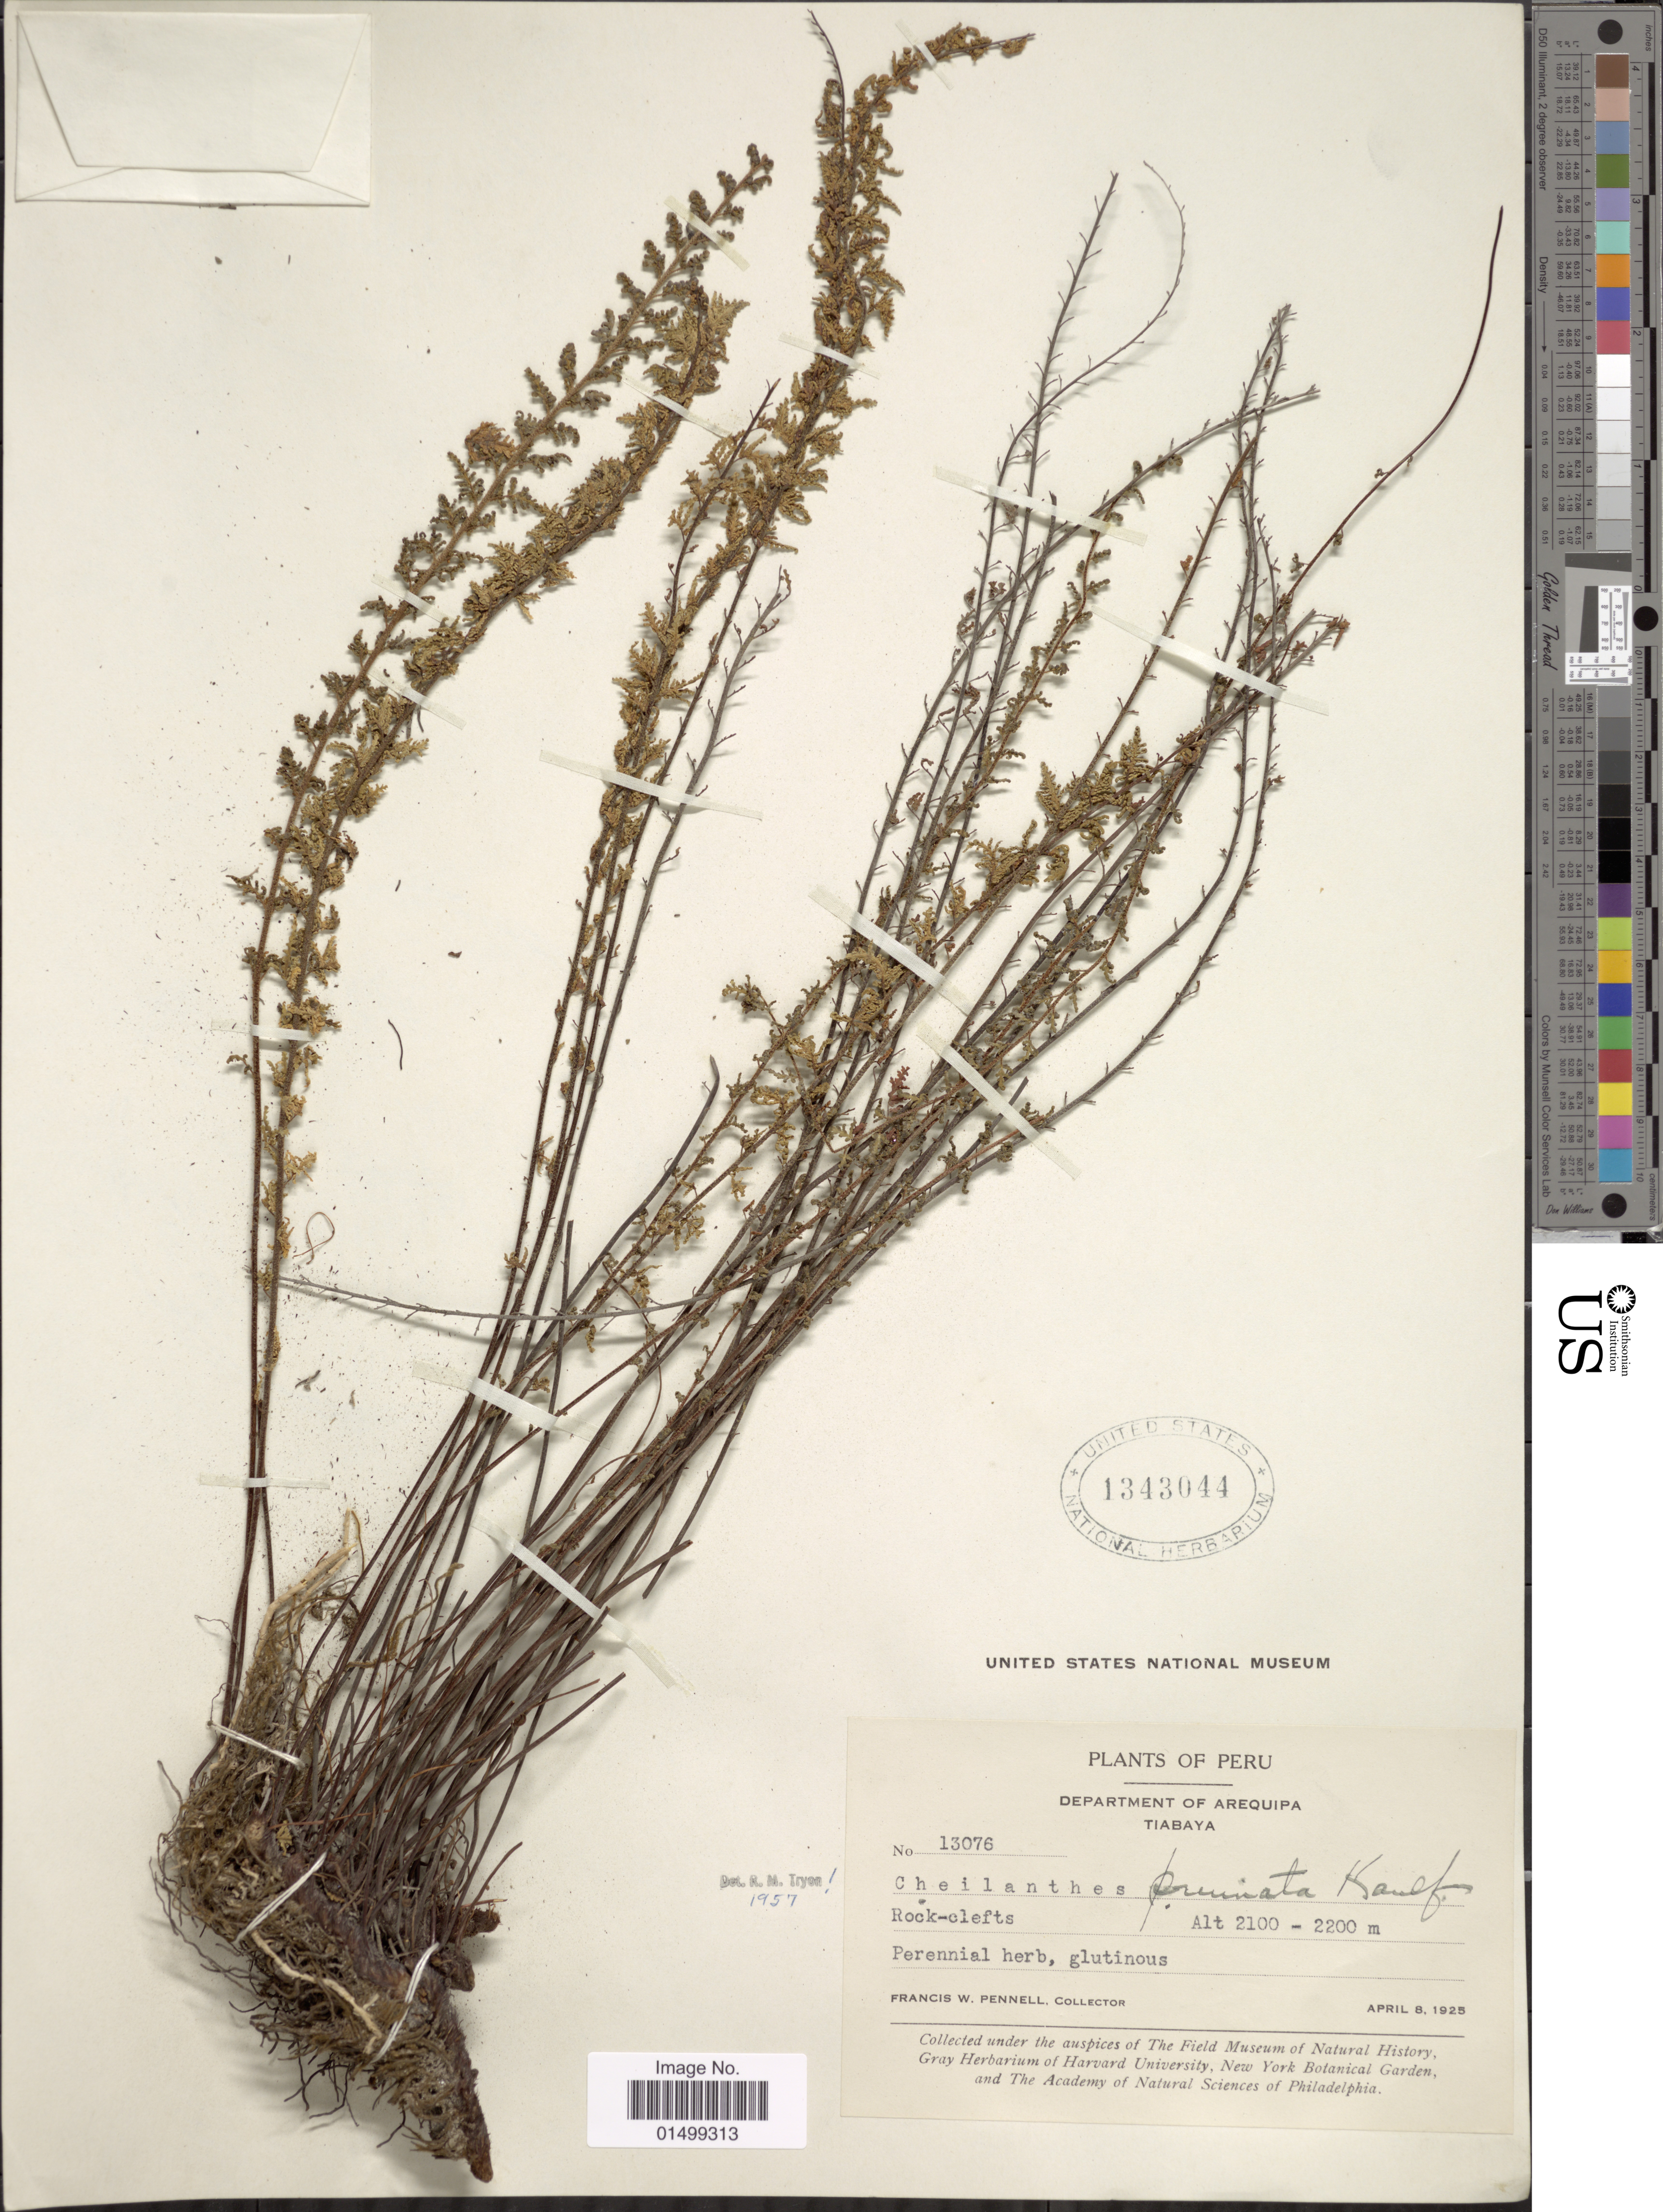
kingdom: Plantae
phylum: Tracheophyta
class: Polypodiopsida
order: Polypodiales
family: Pteridaceae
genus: Cheilanthes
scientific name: Cheilanthes pruinata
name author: Kaulf.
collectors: F. W. Pennell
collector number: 13076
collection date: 1925-04-08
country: Peru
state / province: Arequipa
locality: Tiabaya.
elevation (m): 2100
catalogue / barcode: US 1343044